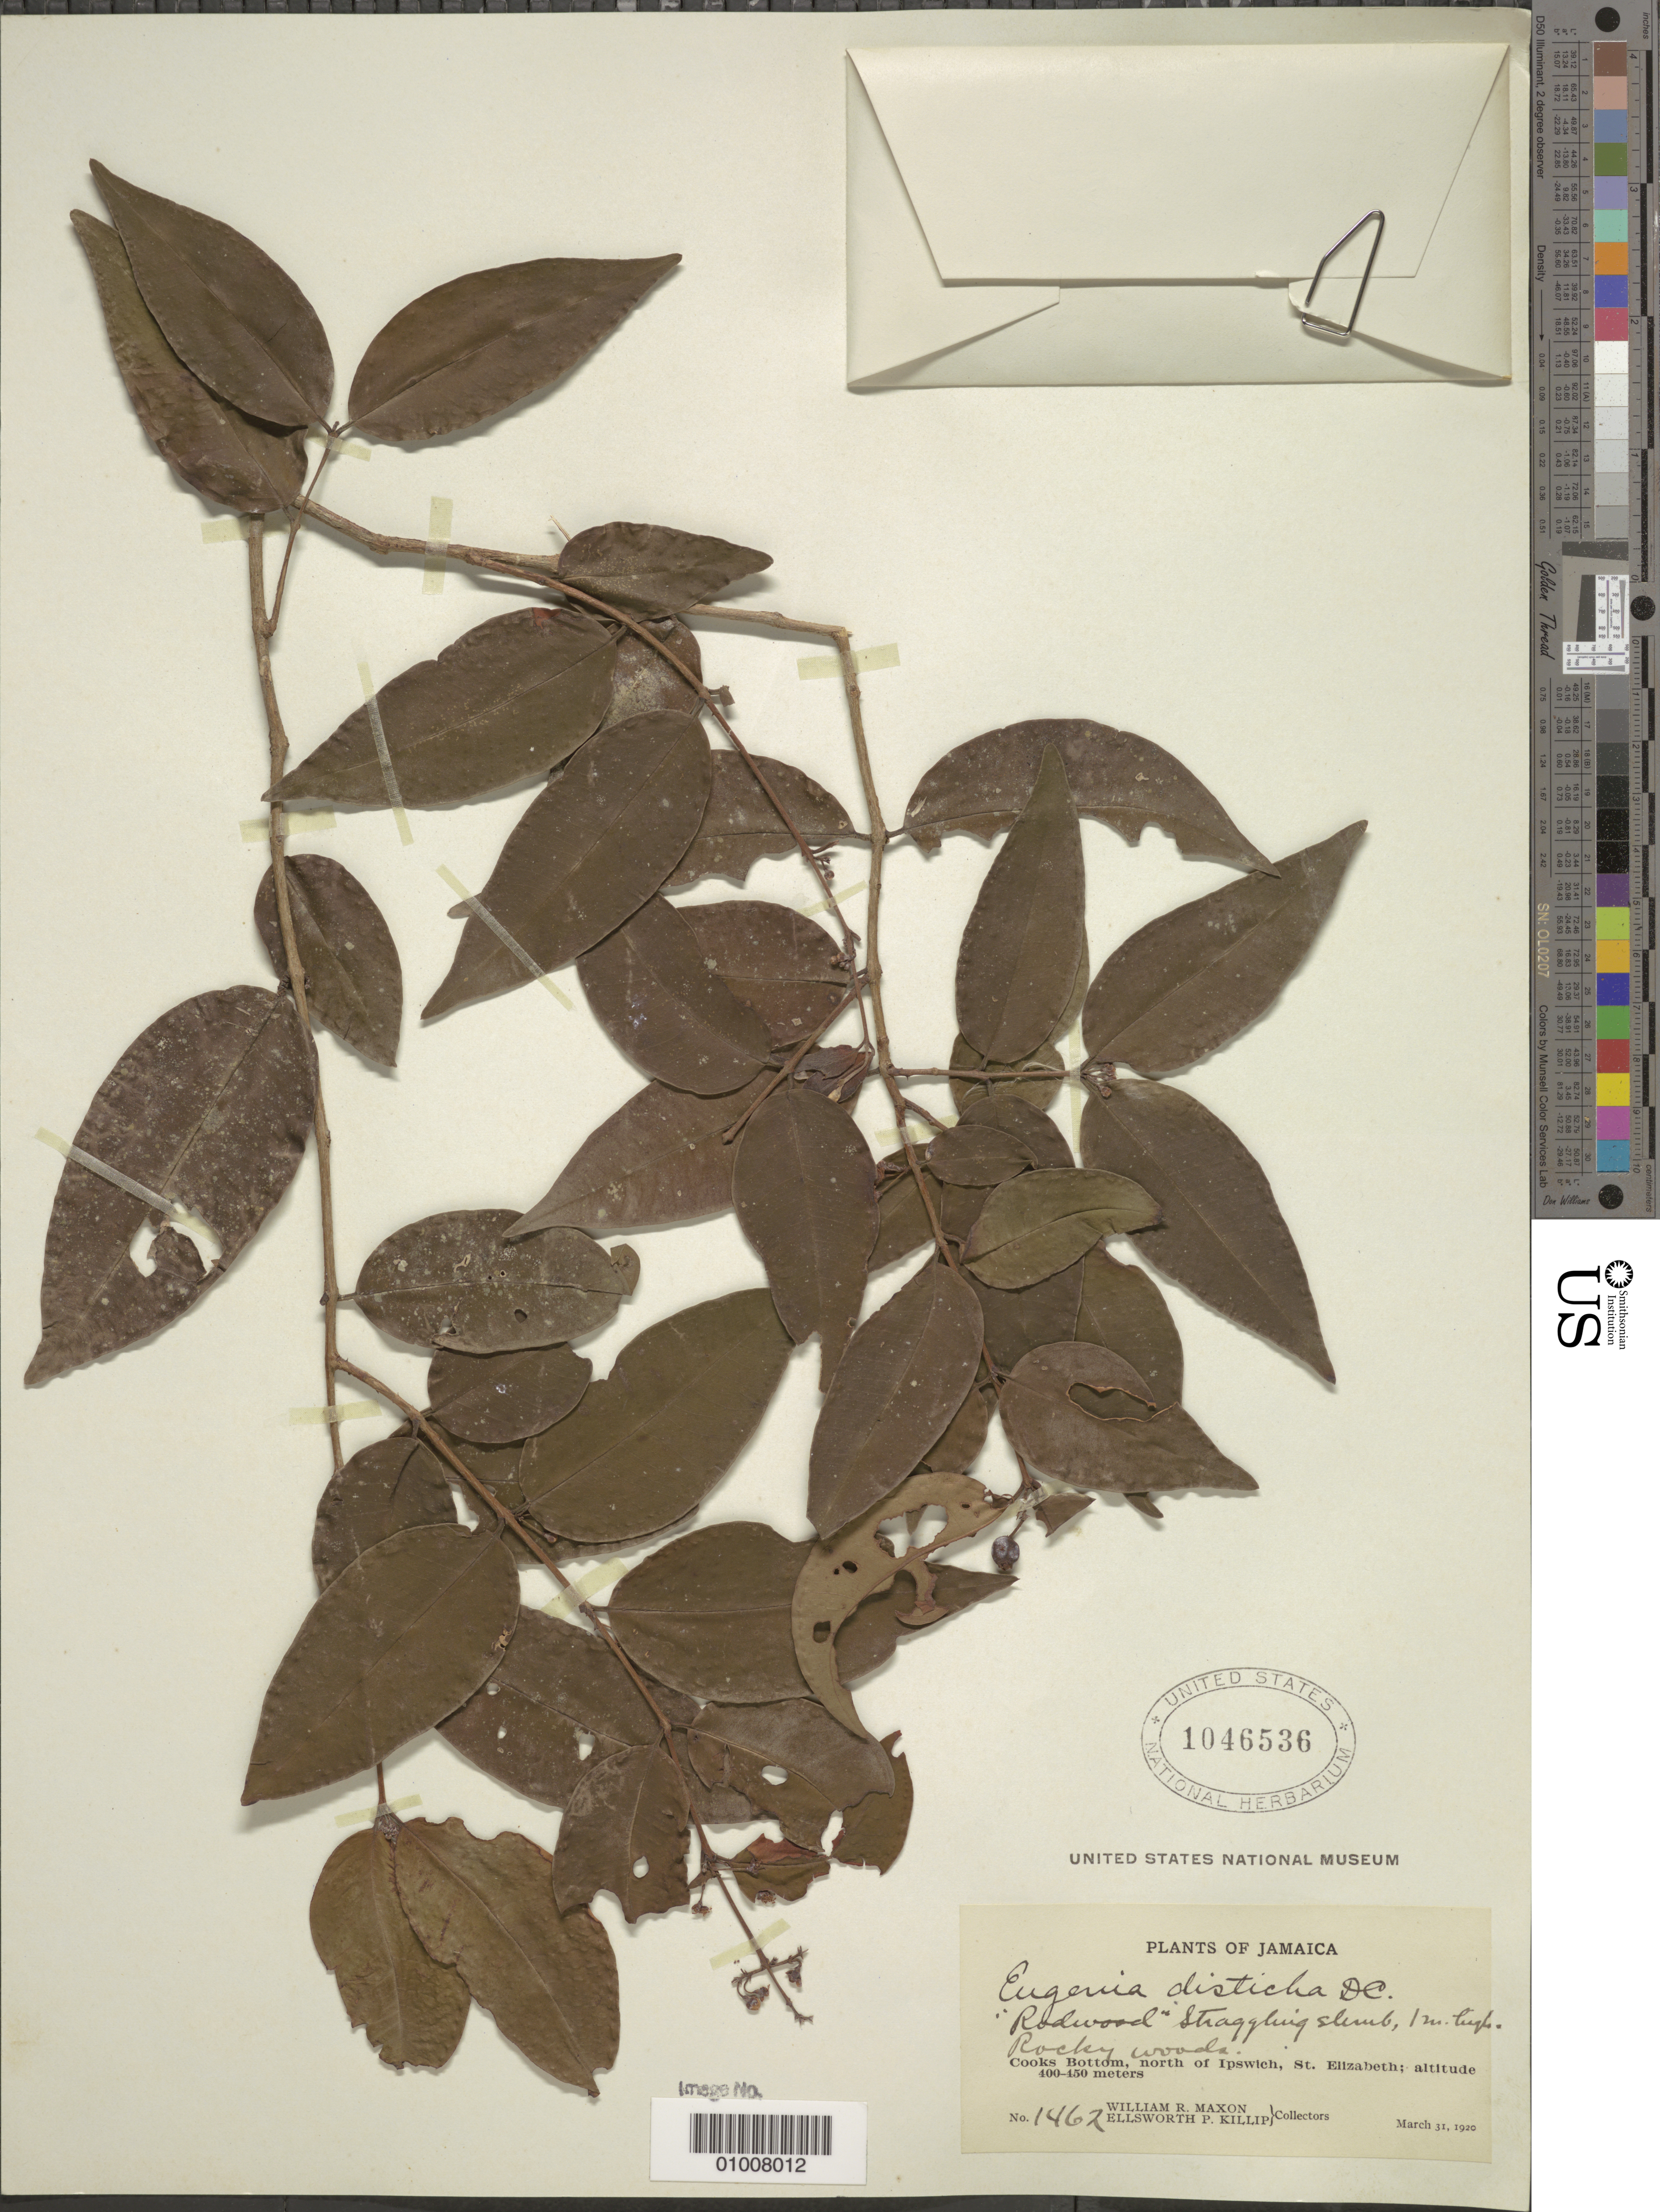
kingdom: Plantae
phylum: Tracheophyta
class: Magnoliopsida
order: Myrtales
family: Myrtaceae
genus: Eugenia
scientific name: Eugenia disticha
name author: (Sw.) DC.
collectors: W. R. Maxon & E. P. Killip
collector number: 1462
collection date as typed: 31 Mar 1920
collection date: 1920-03-31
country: Jamaica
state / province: Saint Elizabeth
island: Jamaica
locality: Cooks Bottom, north of Ipswich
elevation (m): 400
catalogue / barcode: US 1046536